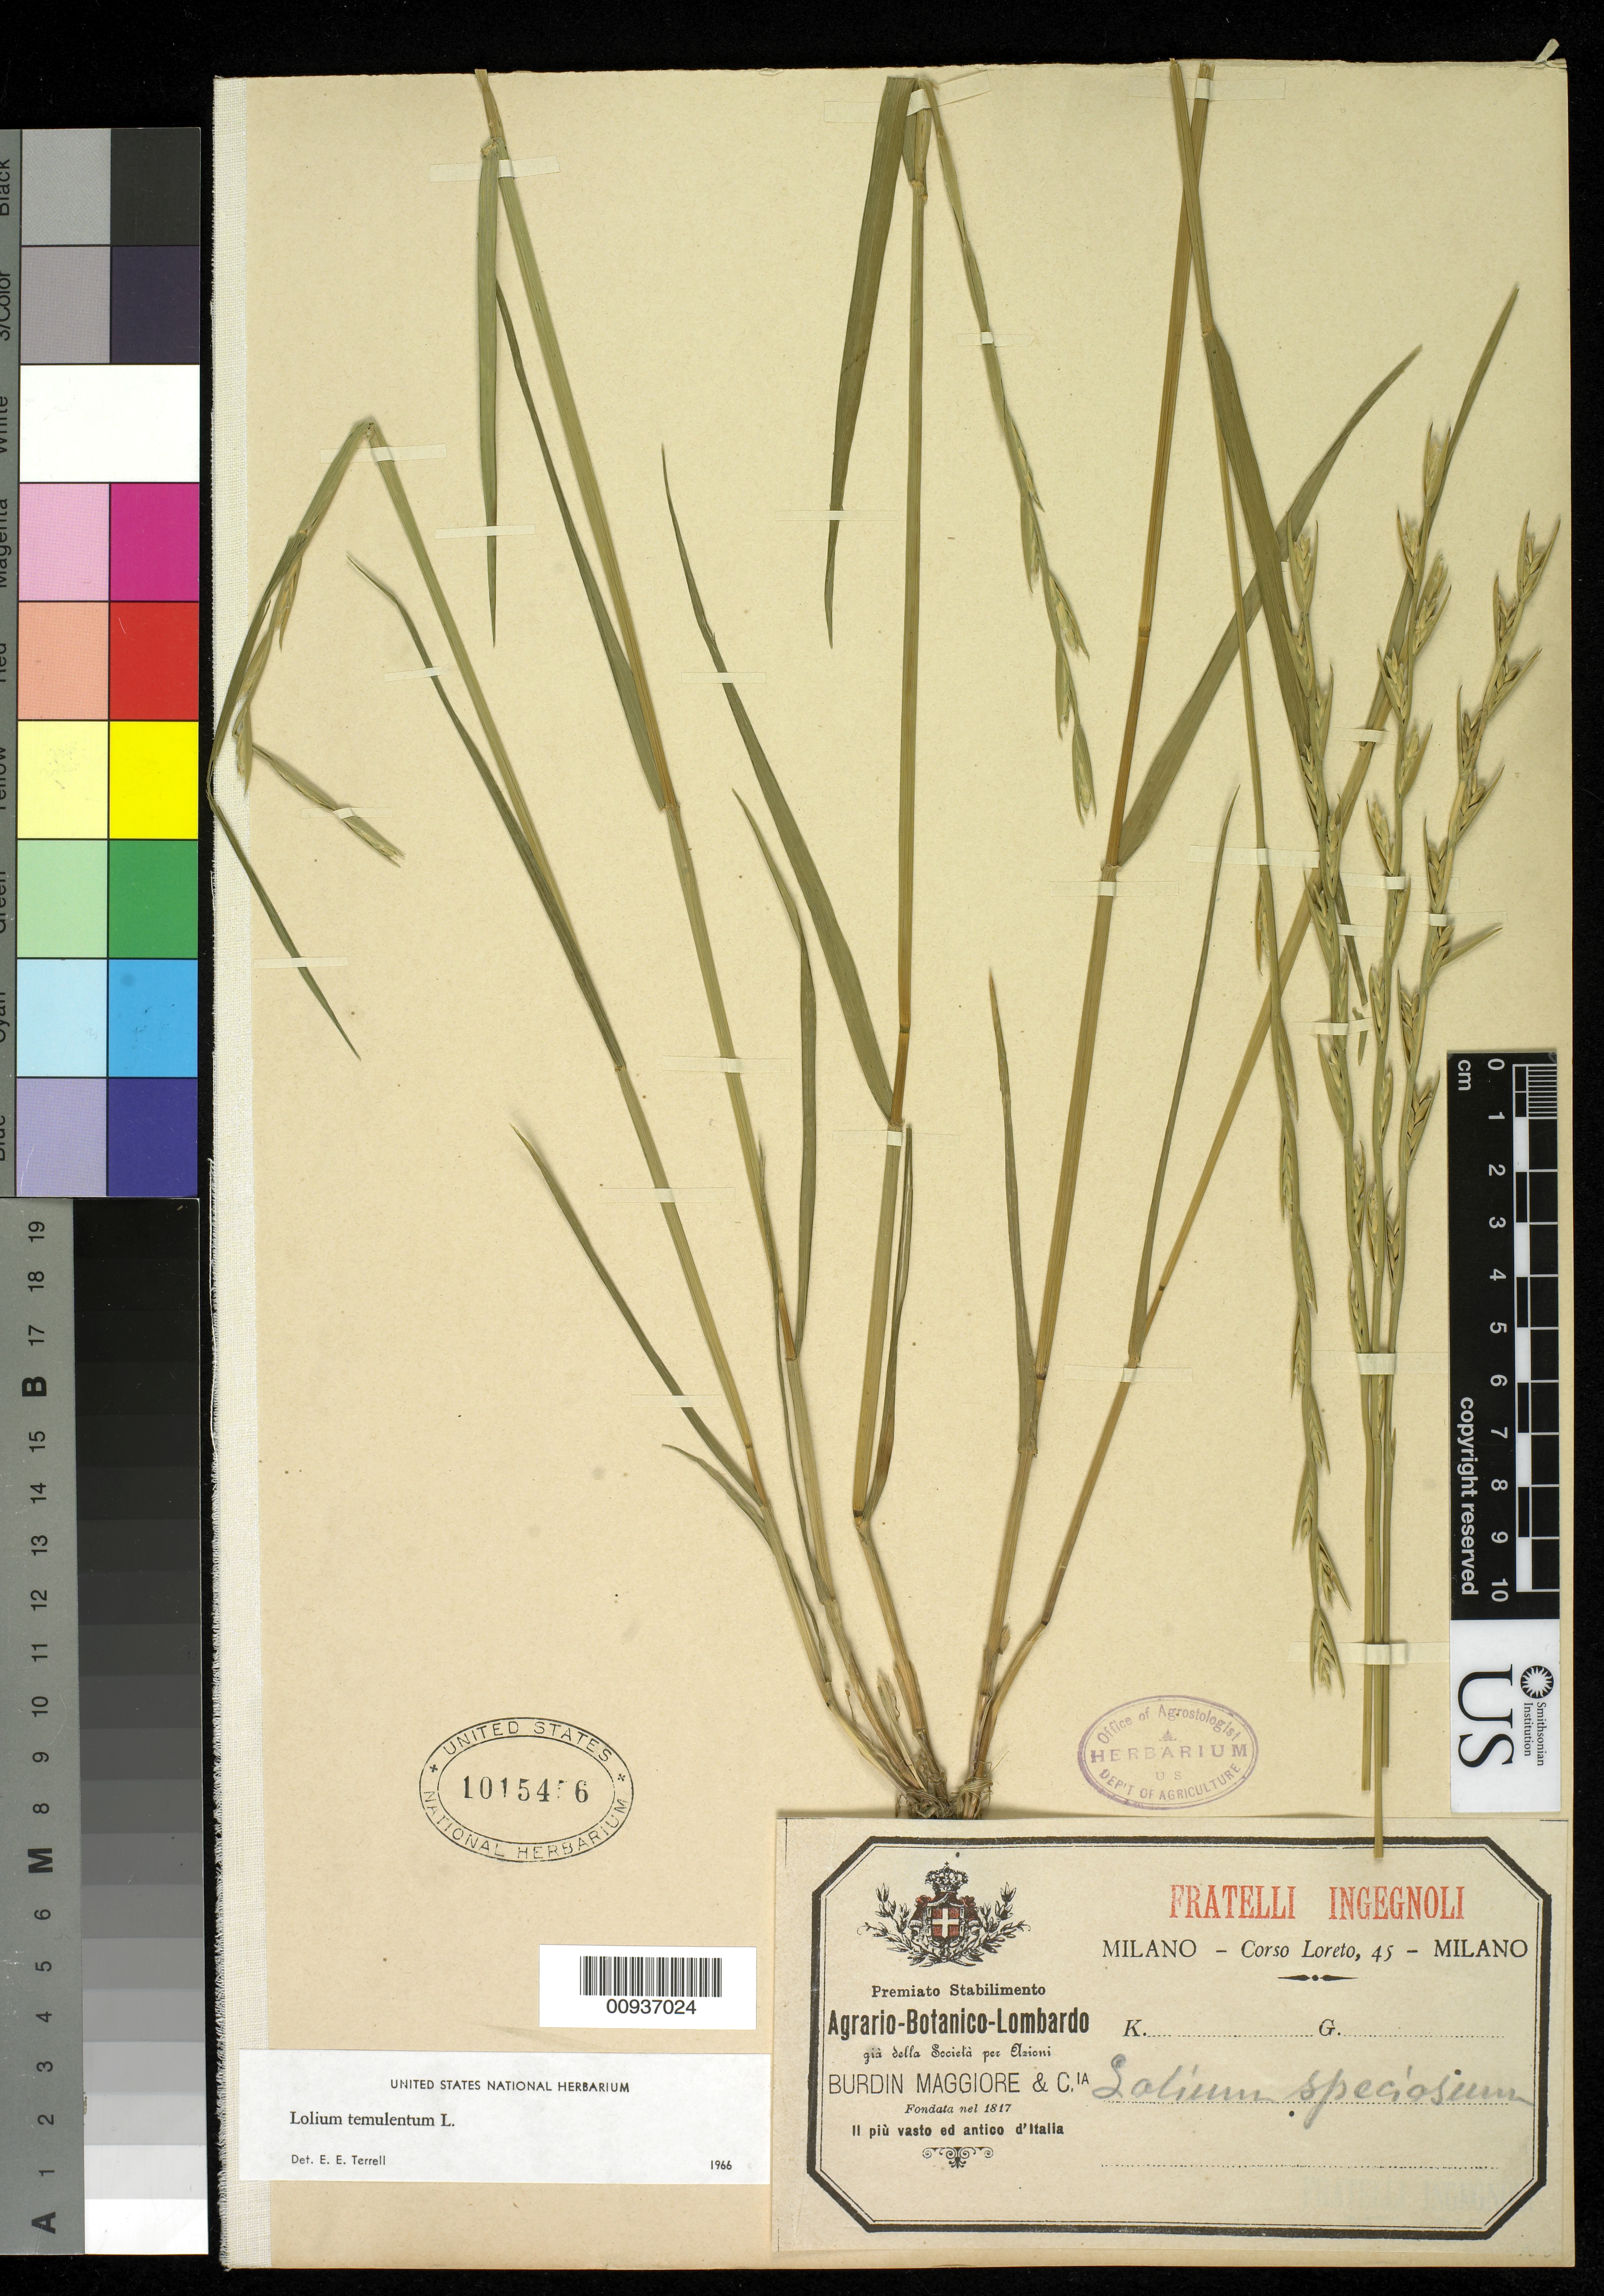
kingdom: Plantae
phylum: Tracheophyta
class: Liliopsida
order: Poales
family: Poaceae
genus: Lolium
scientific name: Lolium temulentum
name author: L.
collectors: Loreto, C.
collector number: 45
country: Italy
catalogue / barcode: US 1015456